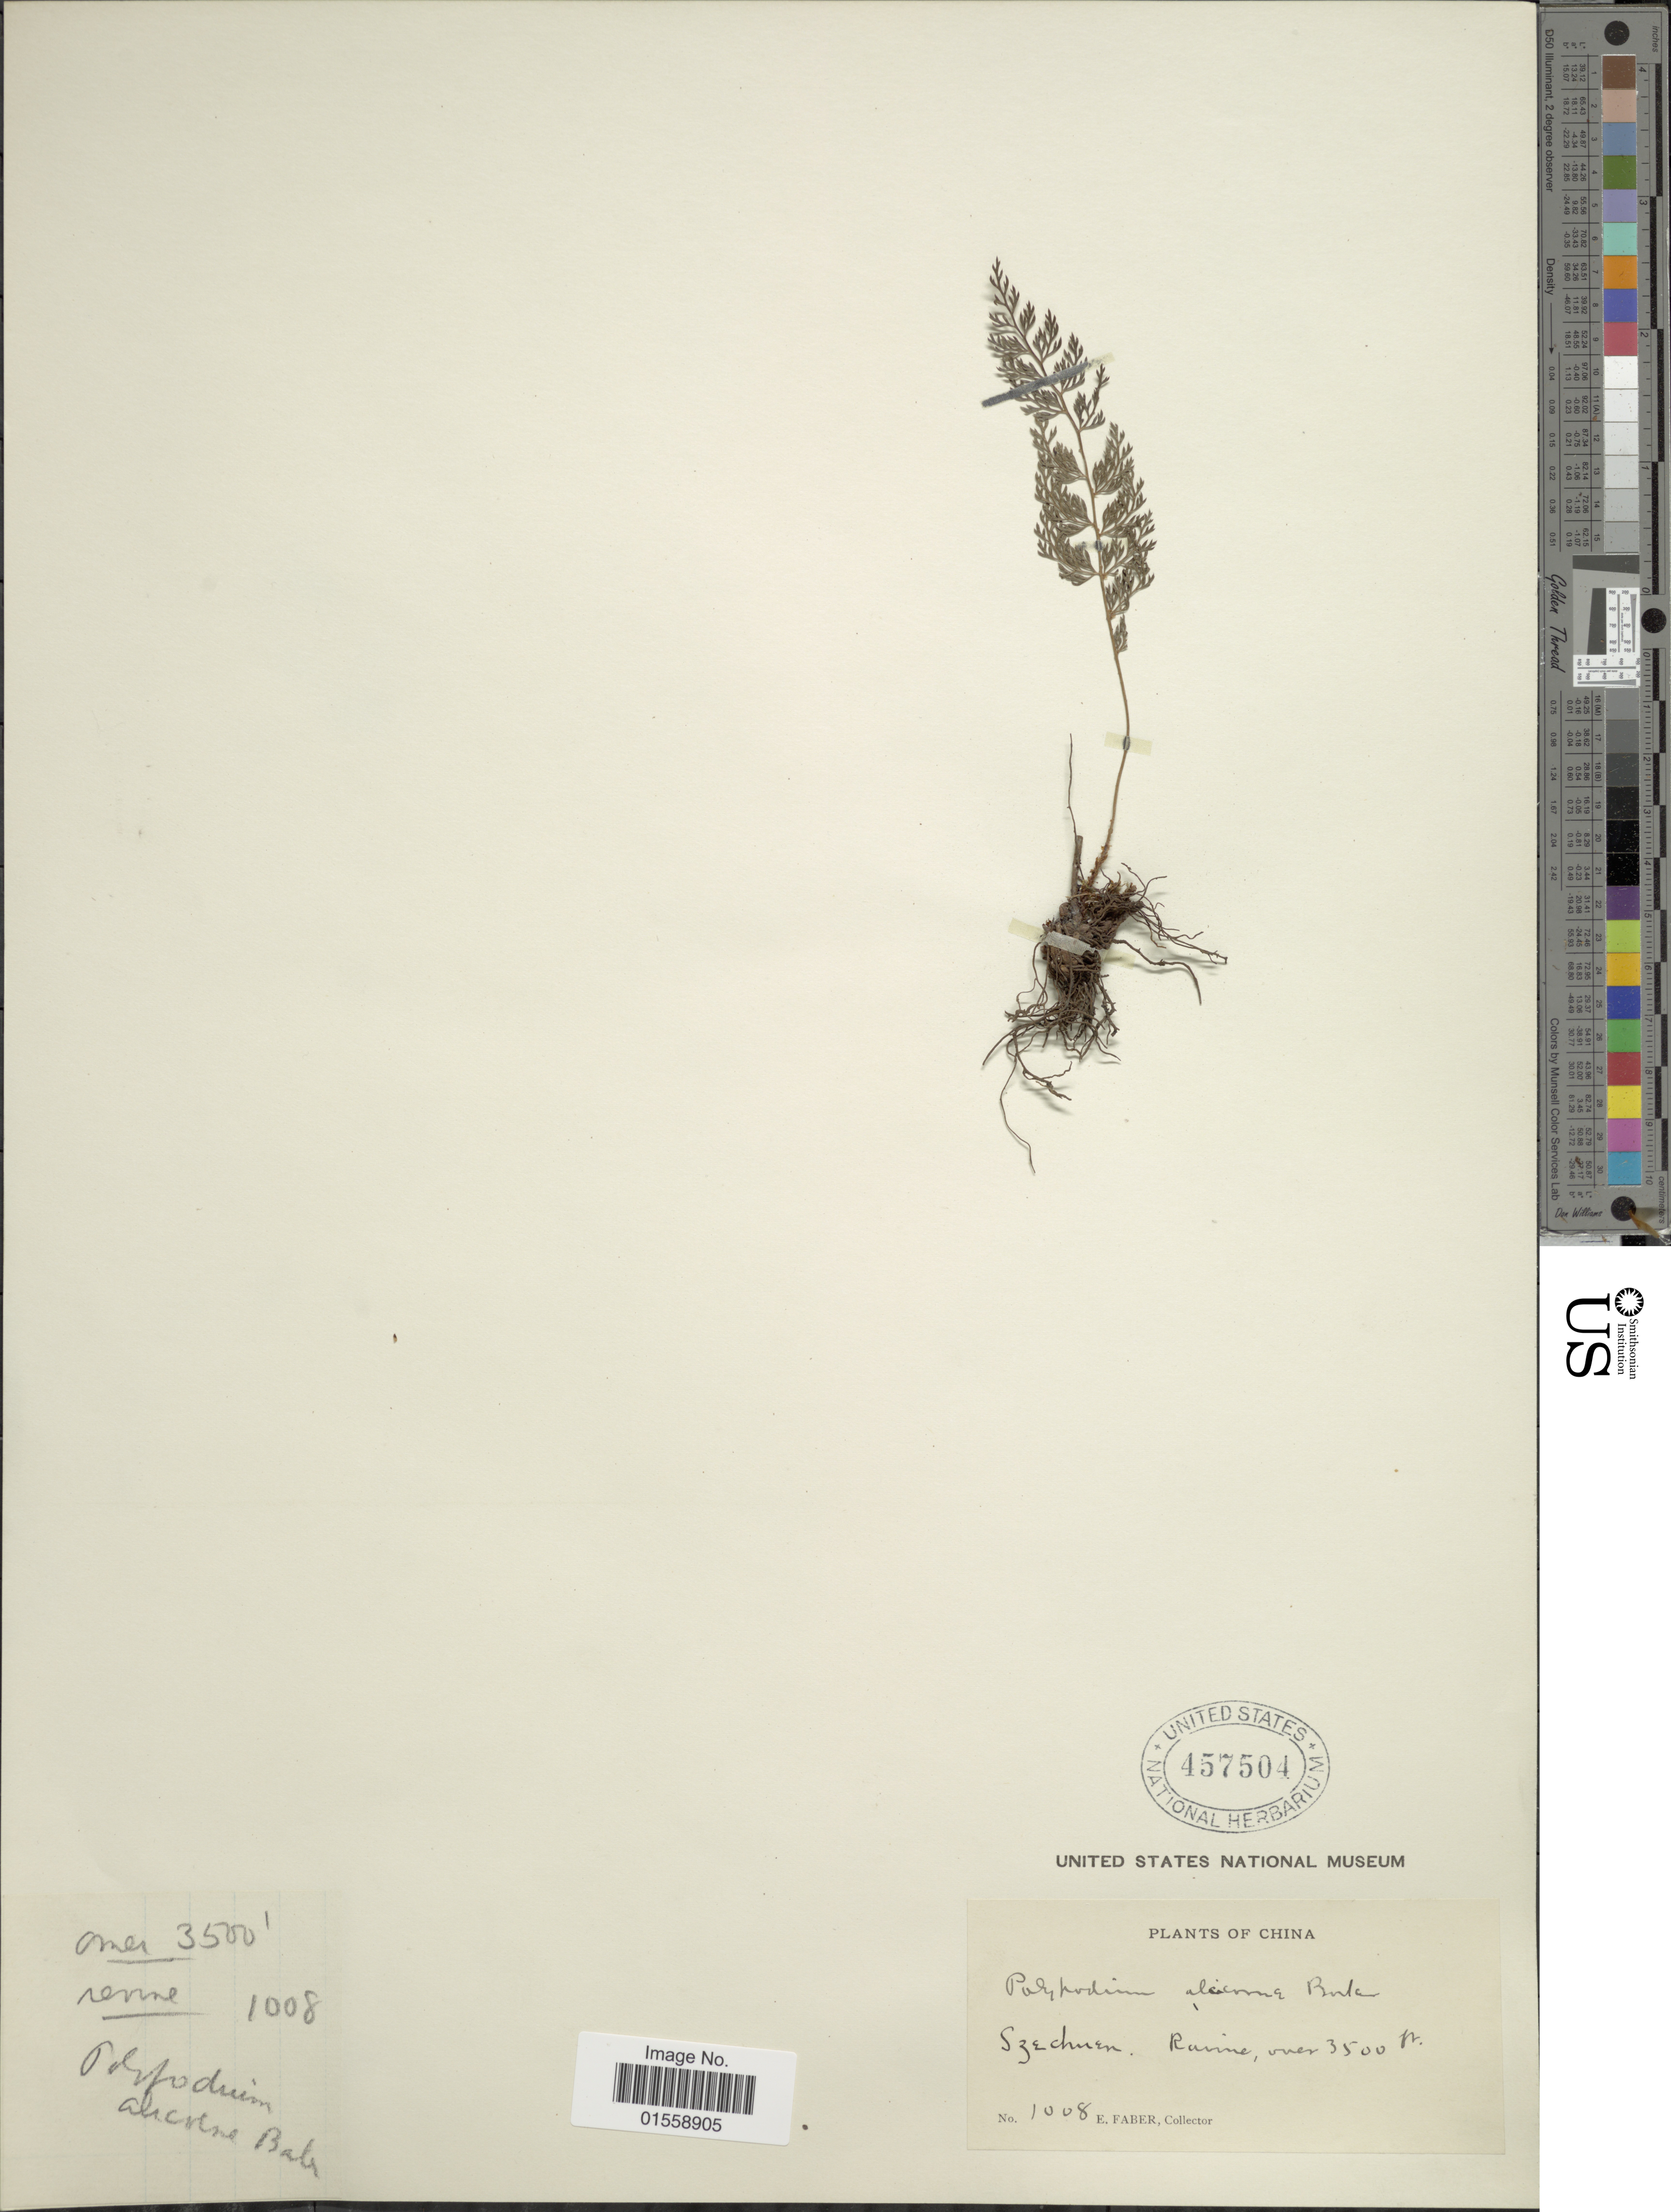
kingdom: Plantae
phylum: Tracheophyta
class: Polypodiopsida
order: Polypodiales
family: Dryopteridaceae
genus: Polystichum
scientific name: Polystichum alcicorne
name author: (Baker) Diels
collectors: E. Faber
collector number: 1008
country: China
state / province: Sichuan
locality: Szechuen, China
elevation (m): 3500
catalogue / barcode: US 457504